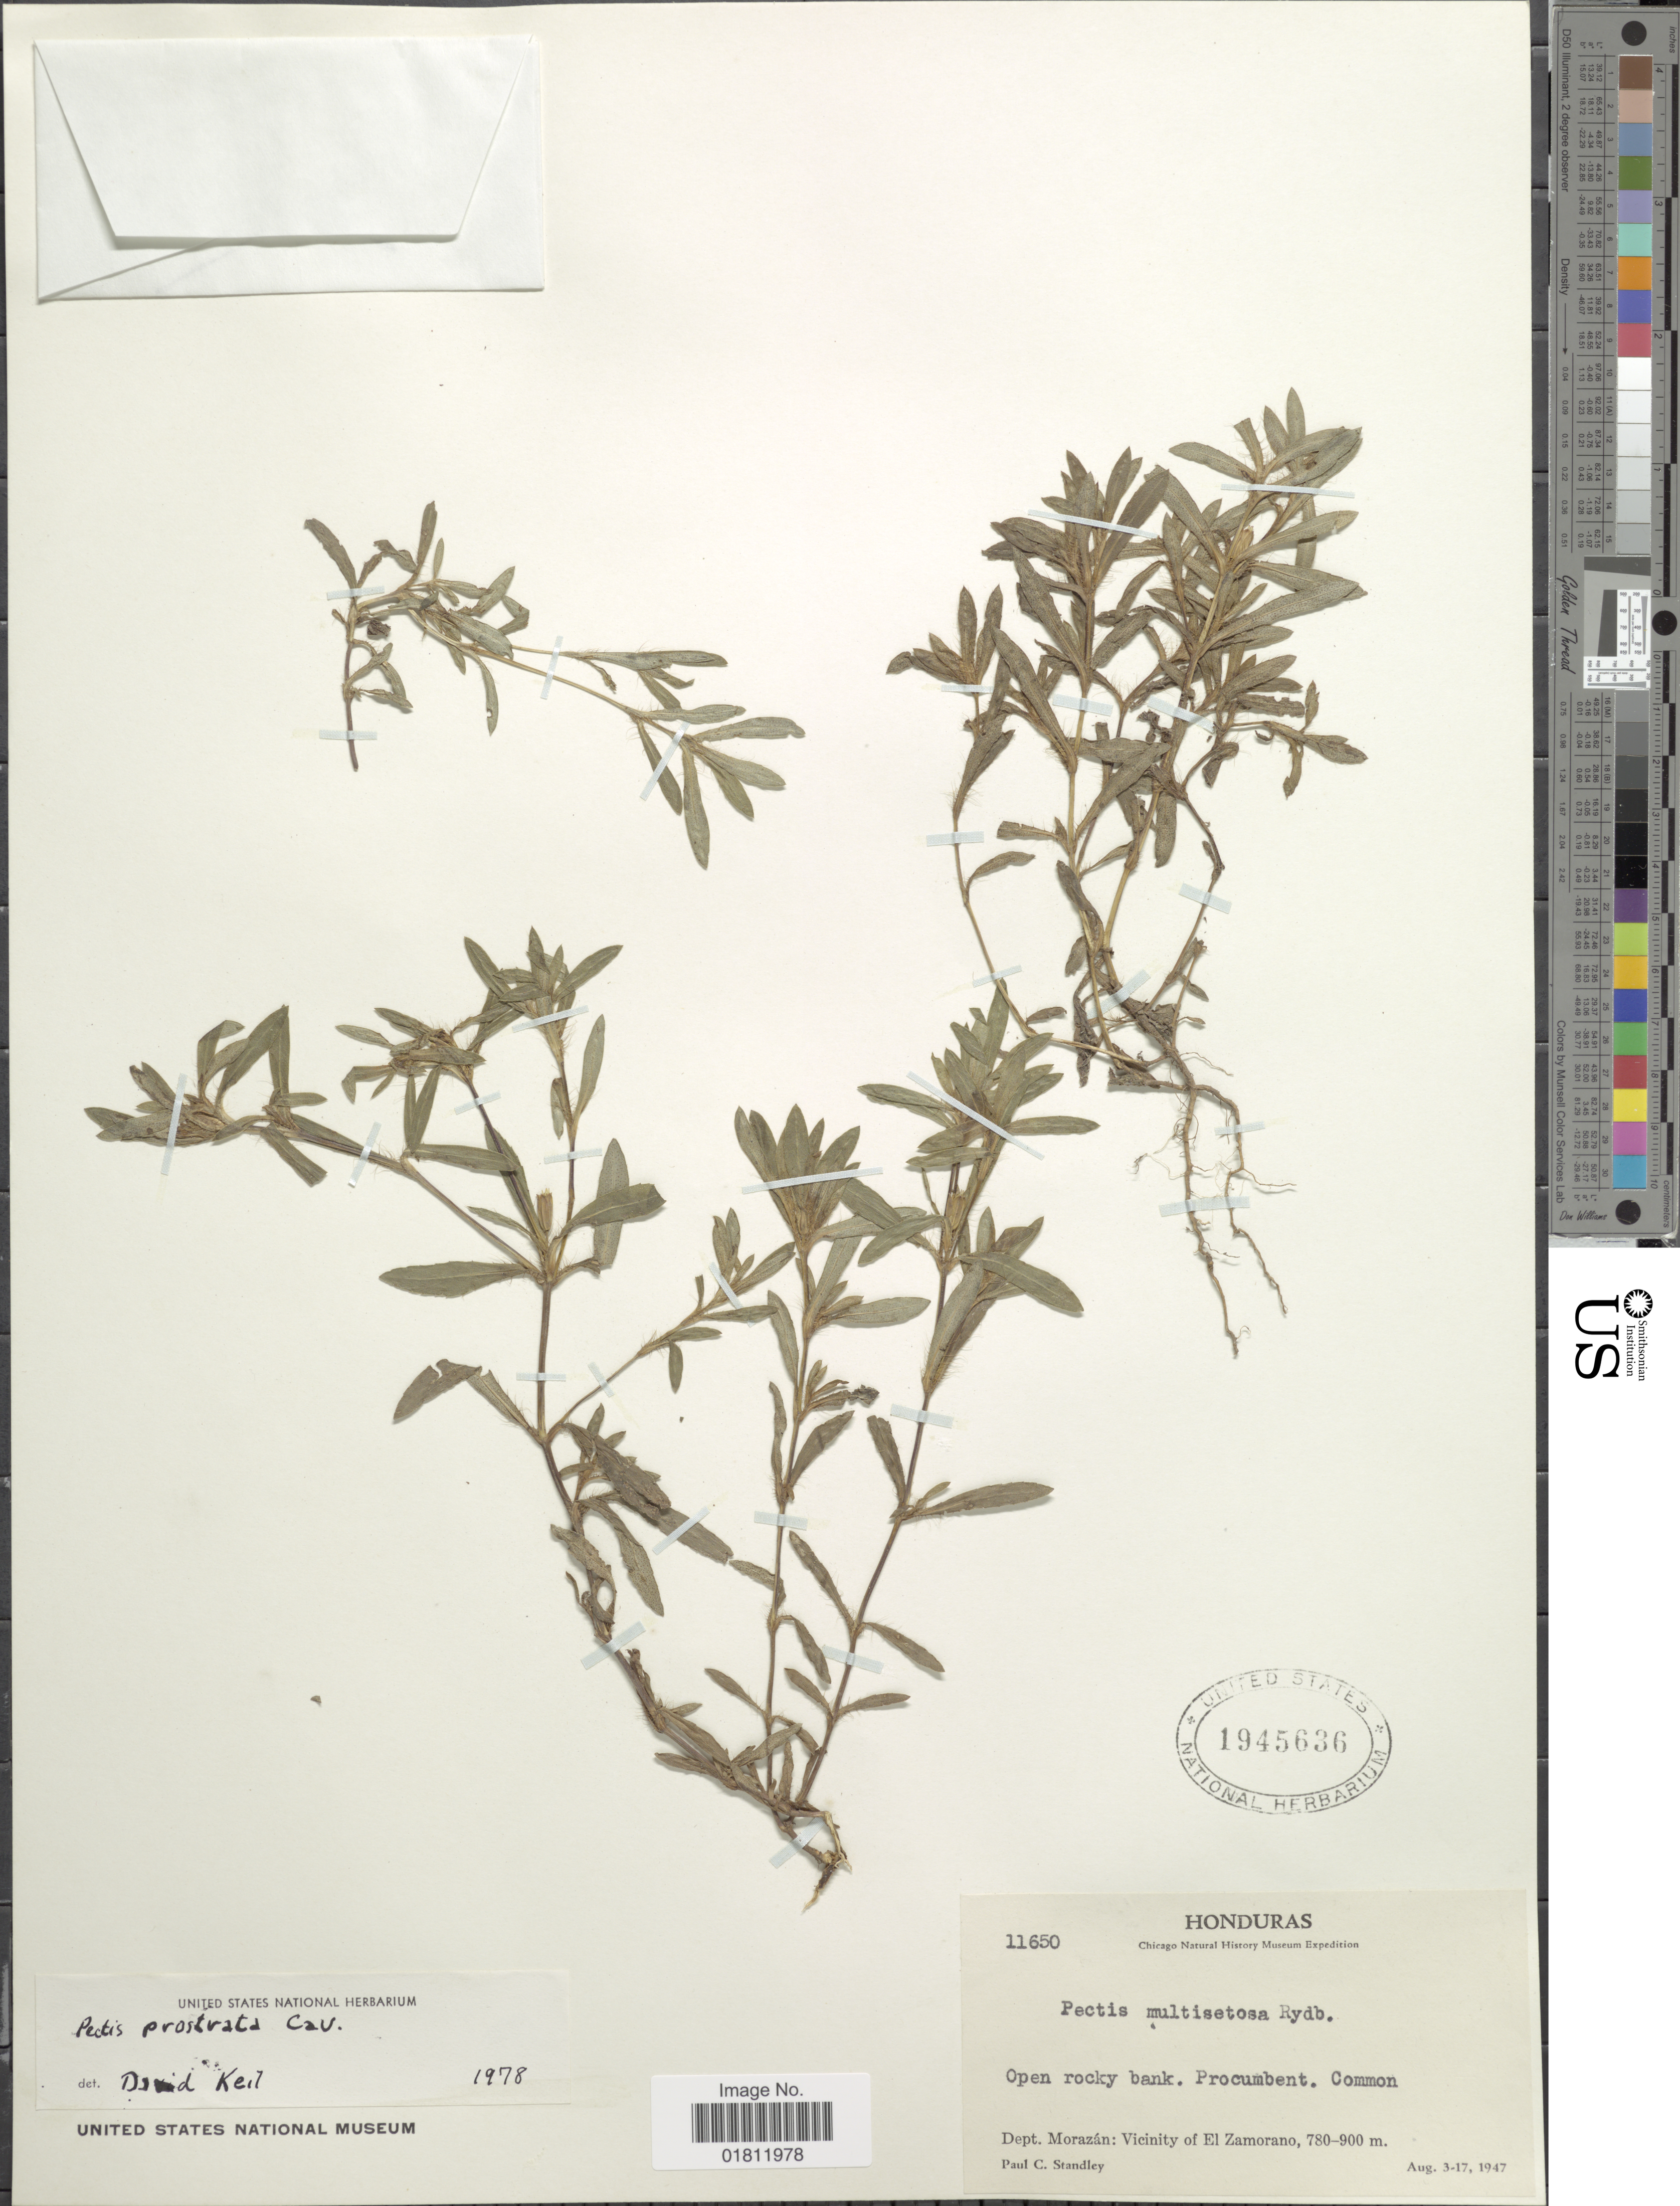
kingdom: Plantae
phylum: Tracheophyta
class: Magnoliopsida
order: Asterales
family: Asteraceae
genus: Pectis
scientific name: Pectis prostrata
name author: Cav.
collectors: P. C. Standley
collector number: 11650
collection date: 1947-08-03/1947-08-17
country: Honduras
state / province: Fco. Morazán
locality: Dept. Morazan: Vicinity of El Zamorano.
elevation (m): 780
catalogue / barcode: US 1945636